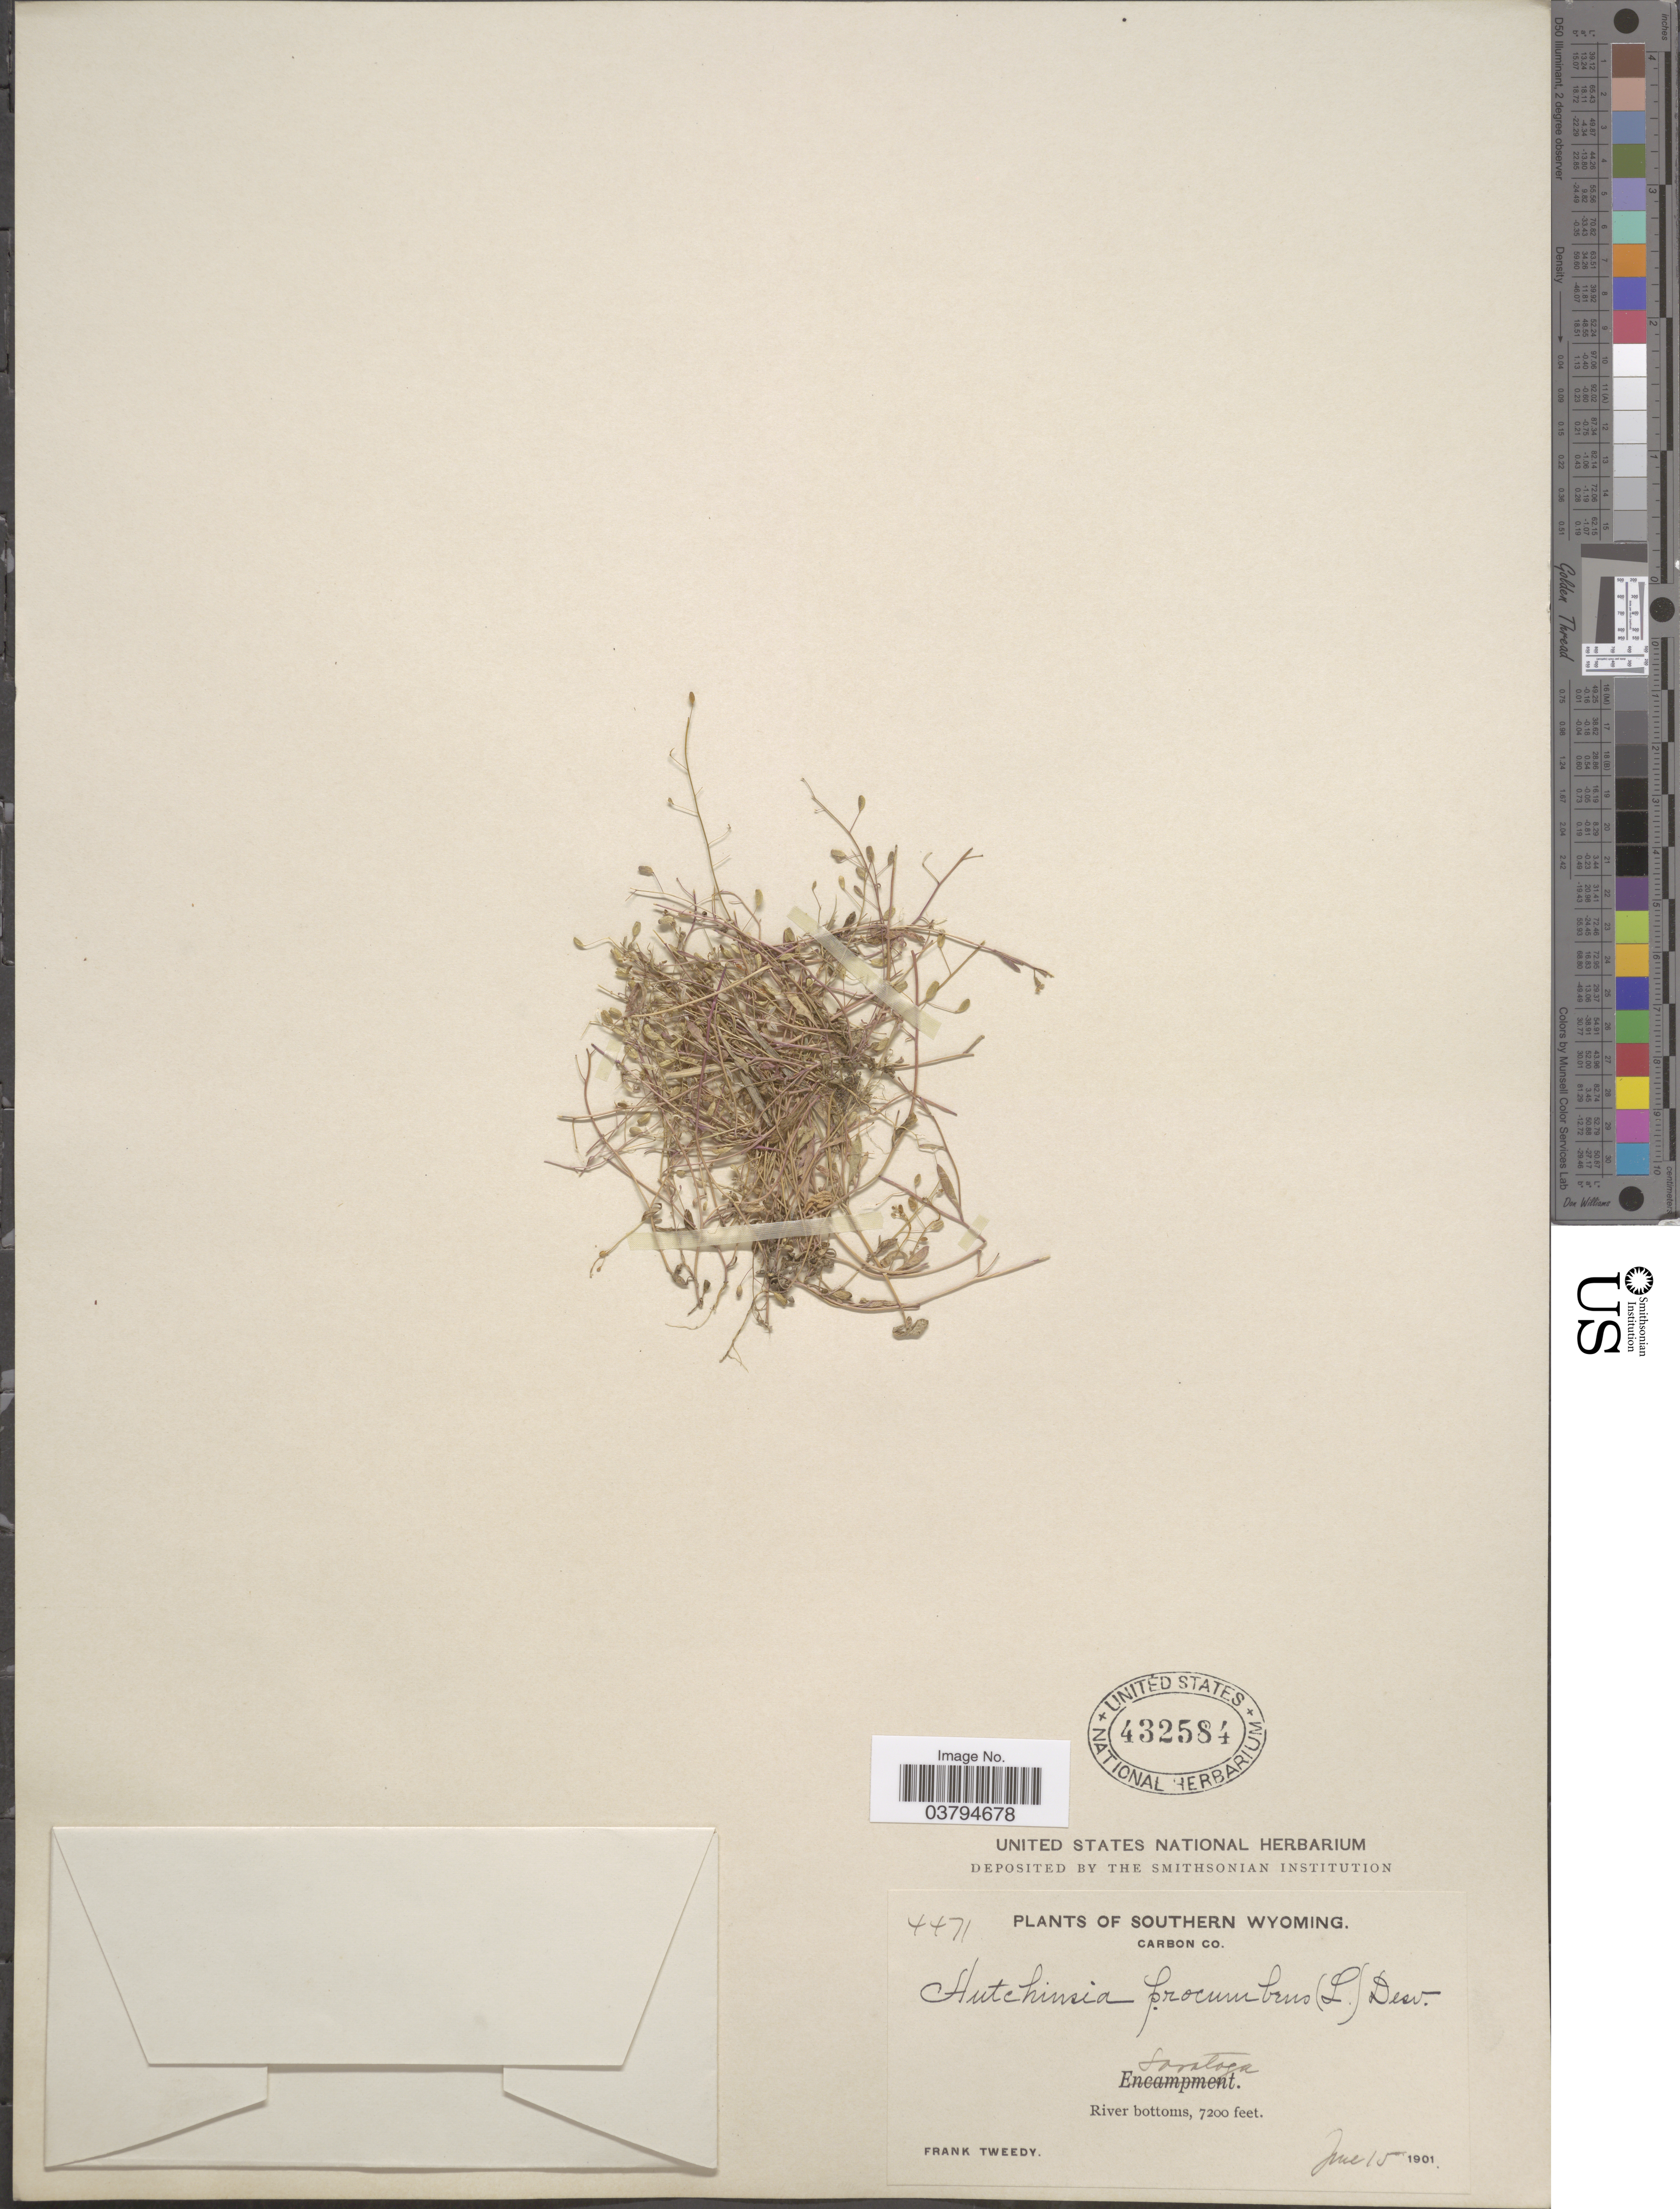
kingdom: Plantae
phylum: Tracheophyta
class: Magnoliopsida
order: Brassicales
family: Brassicaceae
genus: Hornungia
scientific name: Hornungia procumbens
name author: (L.) Hayek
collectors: F. Tweedy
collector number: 4471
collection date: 1901-06-15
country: United States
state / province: Wyoming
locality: Southern Wyoming. Carbon Co. Saratoga. Rliver bottoms.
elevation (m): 2195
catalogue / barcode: US 432584